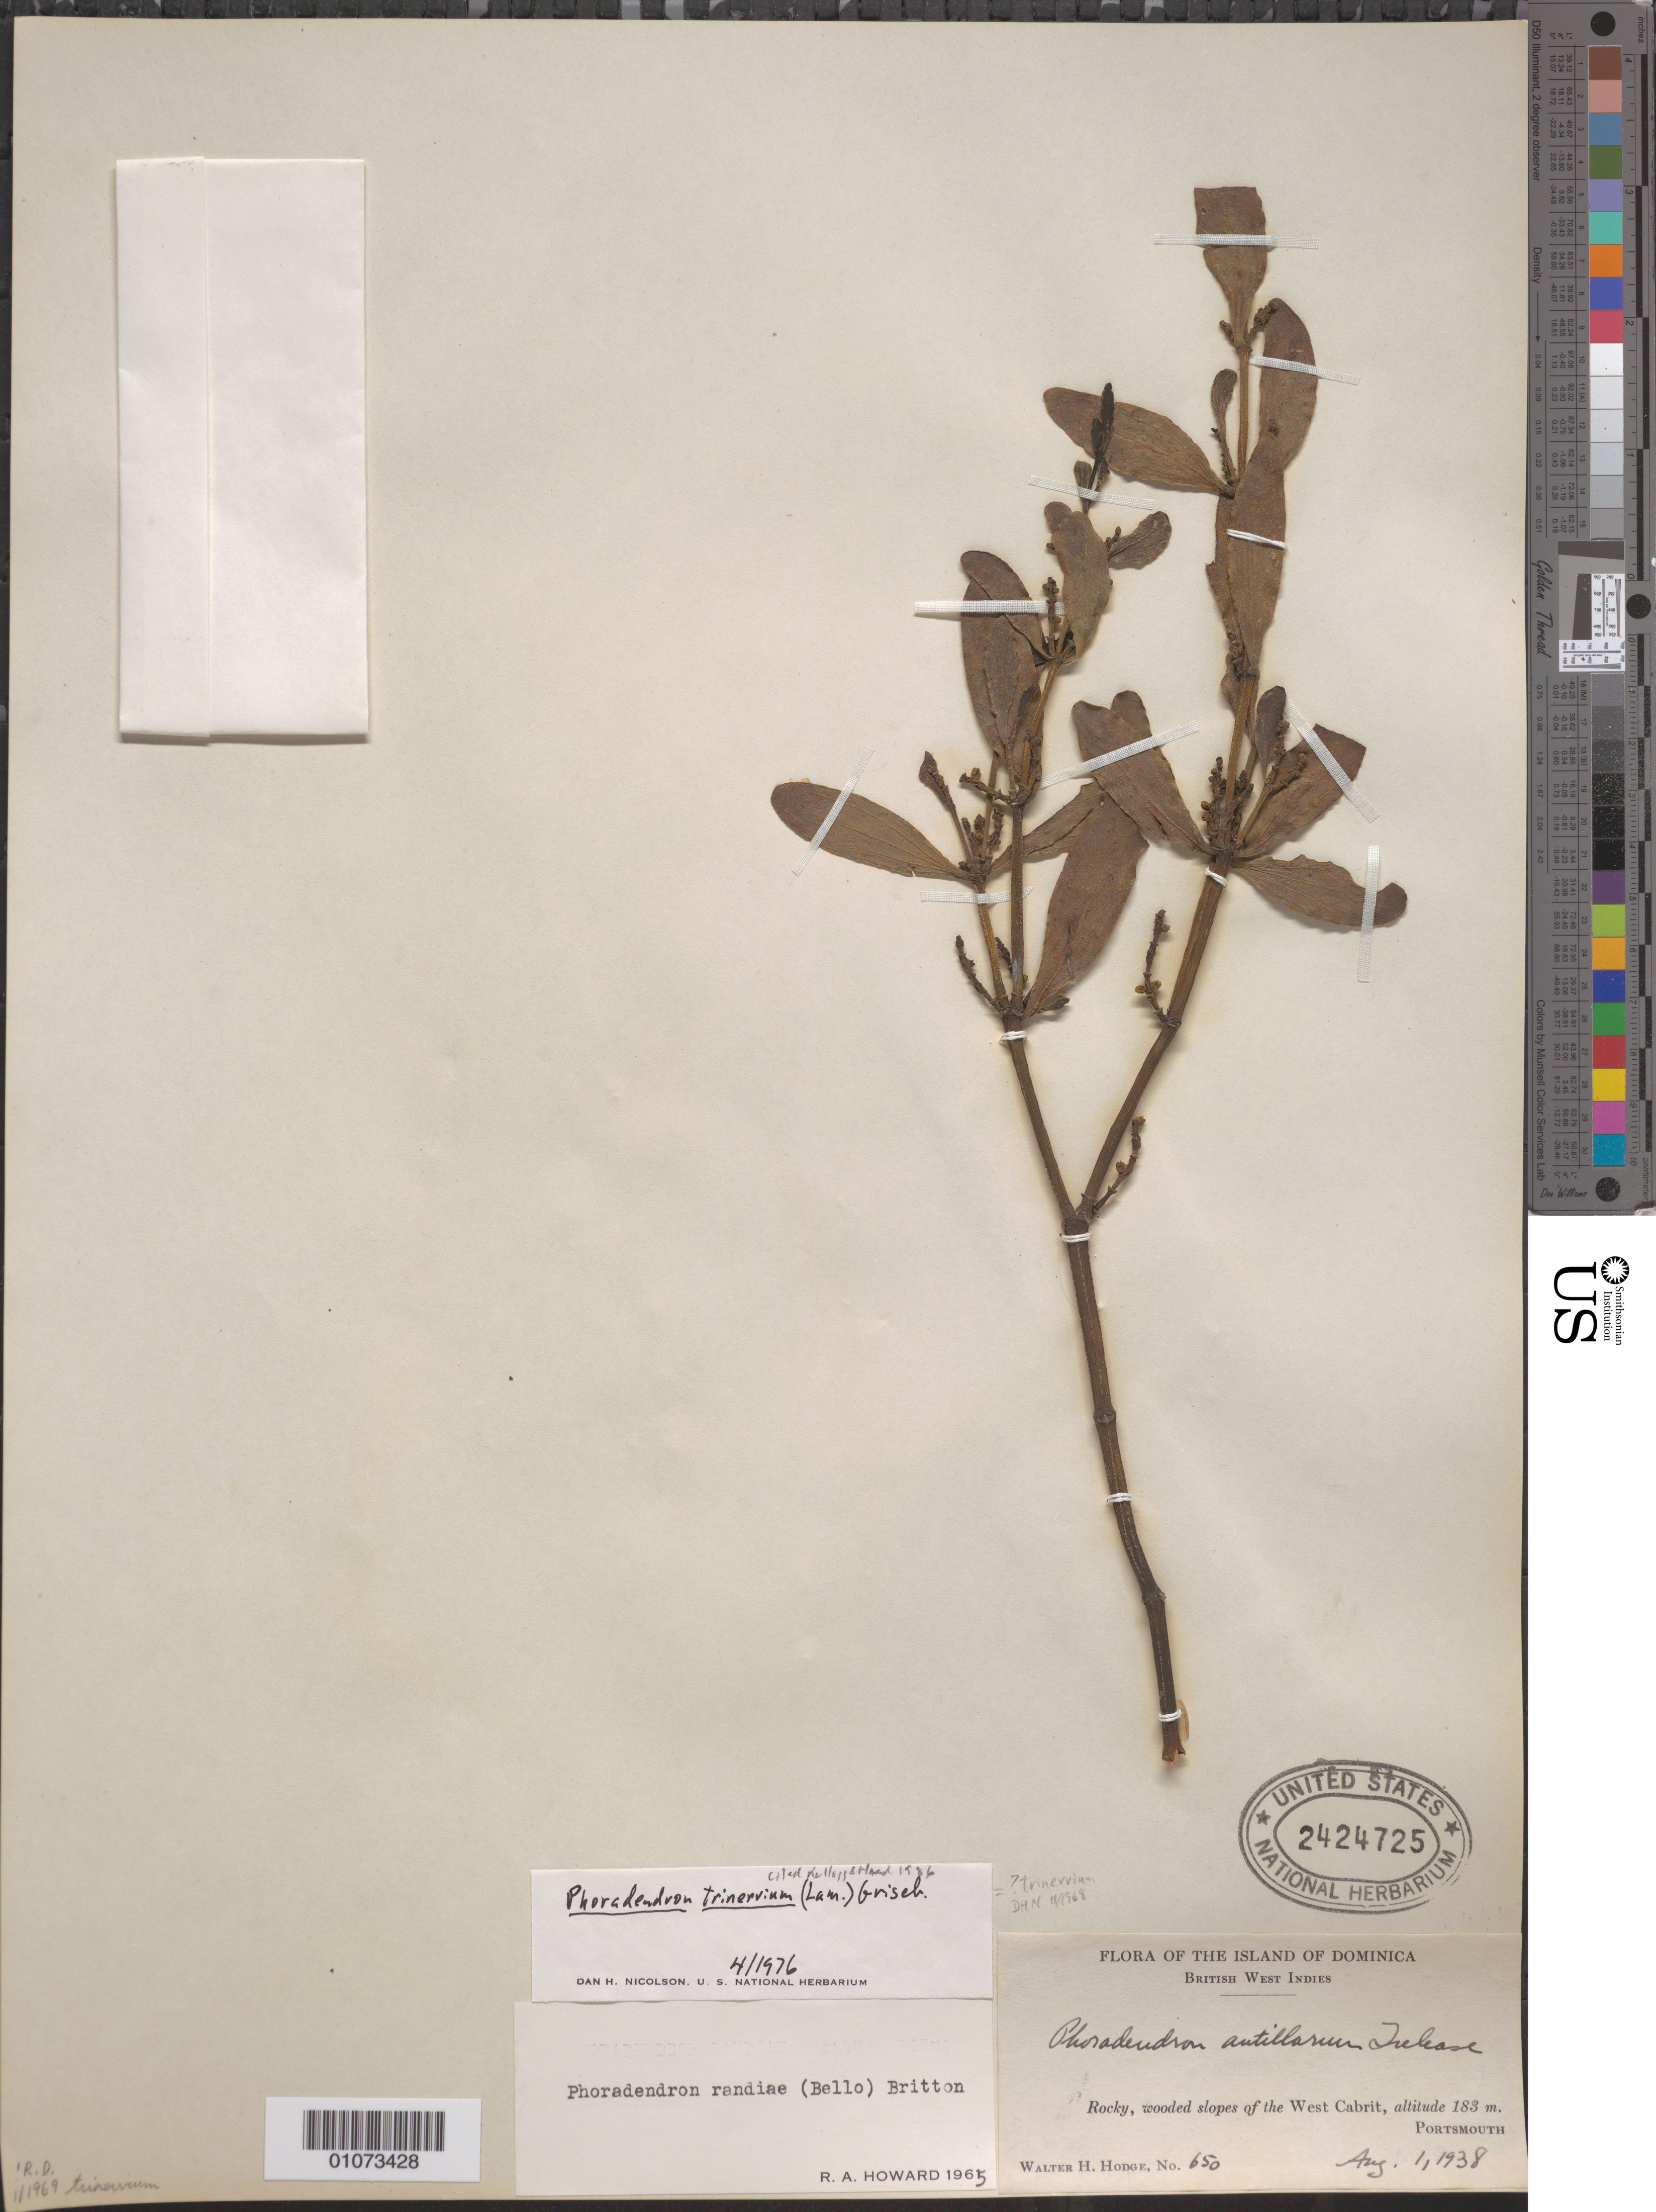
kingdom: Plantae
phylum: Tracheophyta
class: Magnoliopsida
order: Santalales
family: Viscaceae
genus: Phoradendron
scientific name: Phoradendron trinervium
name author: (Lam.) Griseb.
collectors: W. Hodge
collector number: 650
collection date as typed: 01 Aug 1938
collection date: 1938-08-01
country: Dominica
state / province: St. John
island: Dominica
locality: Rocky, wooded slopes of the West Cabrit.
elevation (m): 183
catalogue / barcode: US 2424723